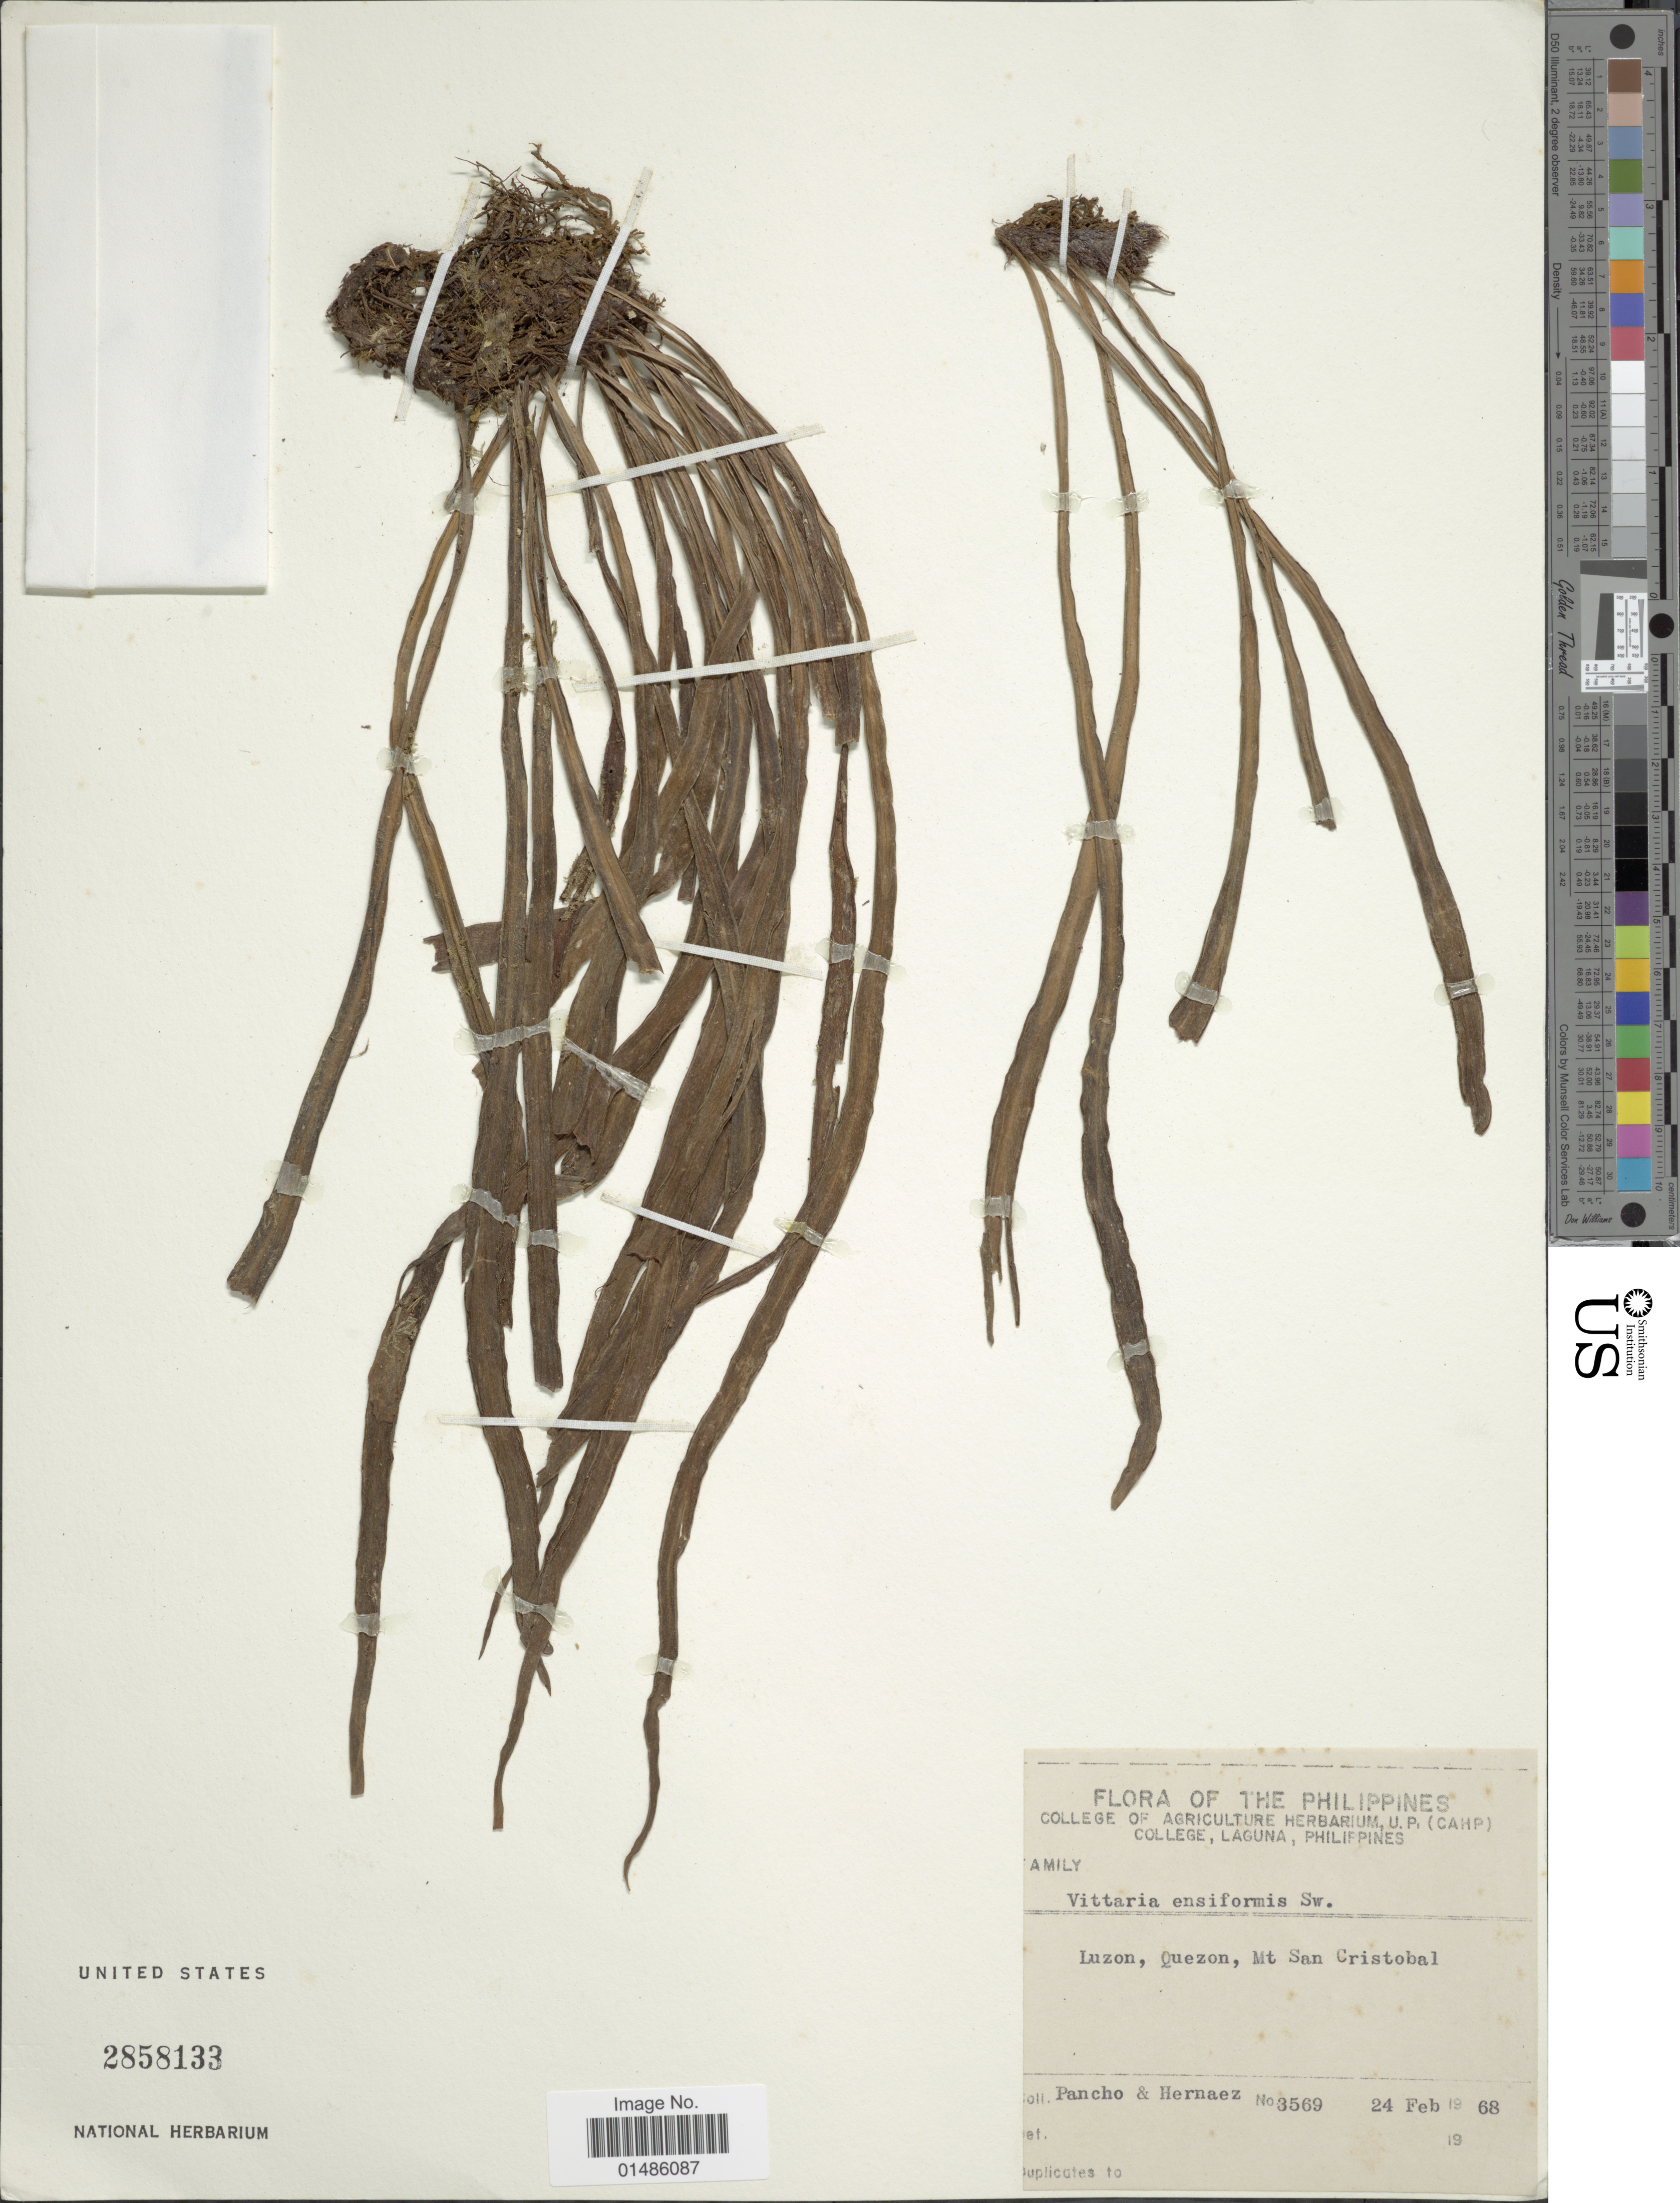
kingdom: Plantae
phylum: Tracheophyta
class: Polypodiopsida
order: Polypodiales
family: Pteridaceae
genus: Haplopteris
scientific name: Haplopteris ensiformis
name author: (Sw.) E.H. Crane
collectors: Pancho & Hernaez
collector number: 3569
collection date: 1968-02-24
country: Philippines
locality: Luzon, Quezon, Mt San Cristobal.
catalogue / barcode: US 2858133